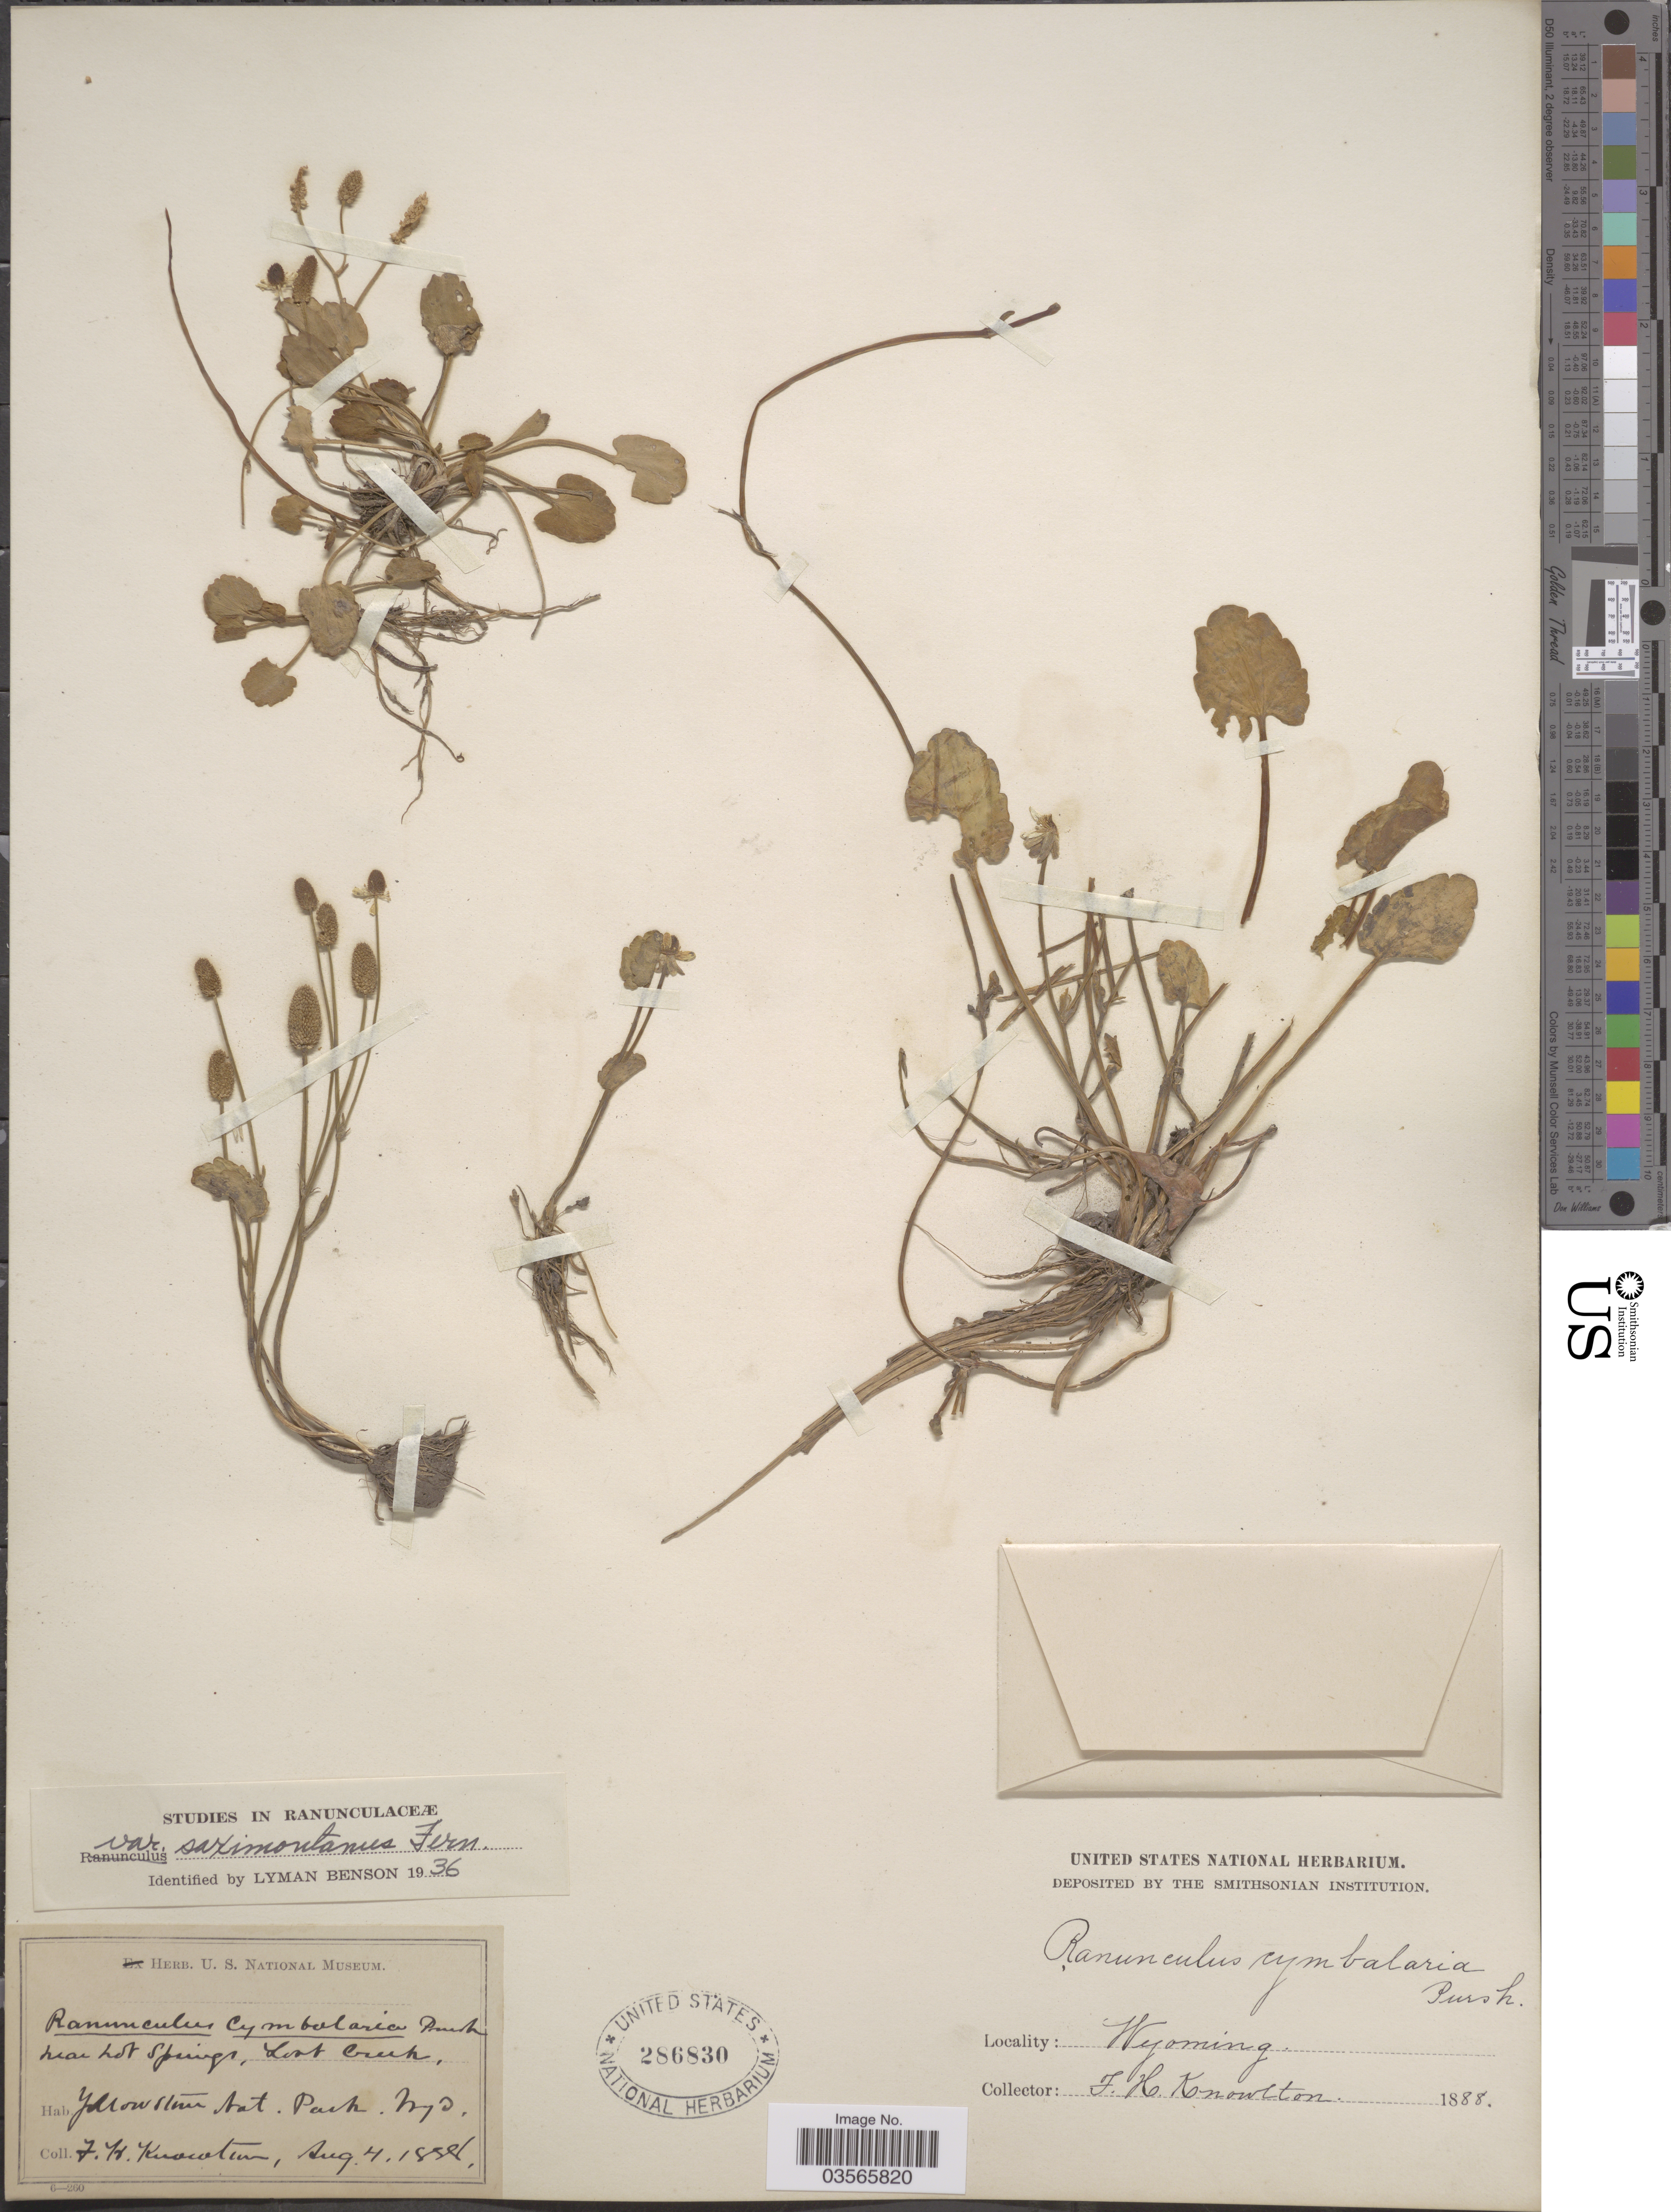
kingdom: Plantae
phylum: Tracheophyta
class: Magnoliopsida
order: Ranunculales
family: Ranunculaceae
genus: Halerpestes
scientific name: Halerpestes cymbalaria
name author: (Pursh) Greene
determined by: Strong, M. T., (US), Smithsonian Institution - National Museum of Natural History (UNITED STATES)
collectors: F. H. Knowlton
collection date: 1888-08-04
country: United States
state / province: Wyoming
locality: Yellowstone Nat. Park.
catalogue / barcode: US 286830